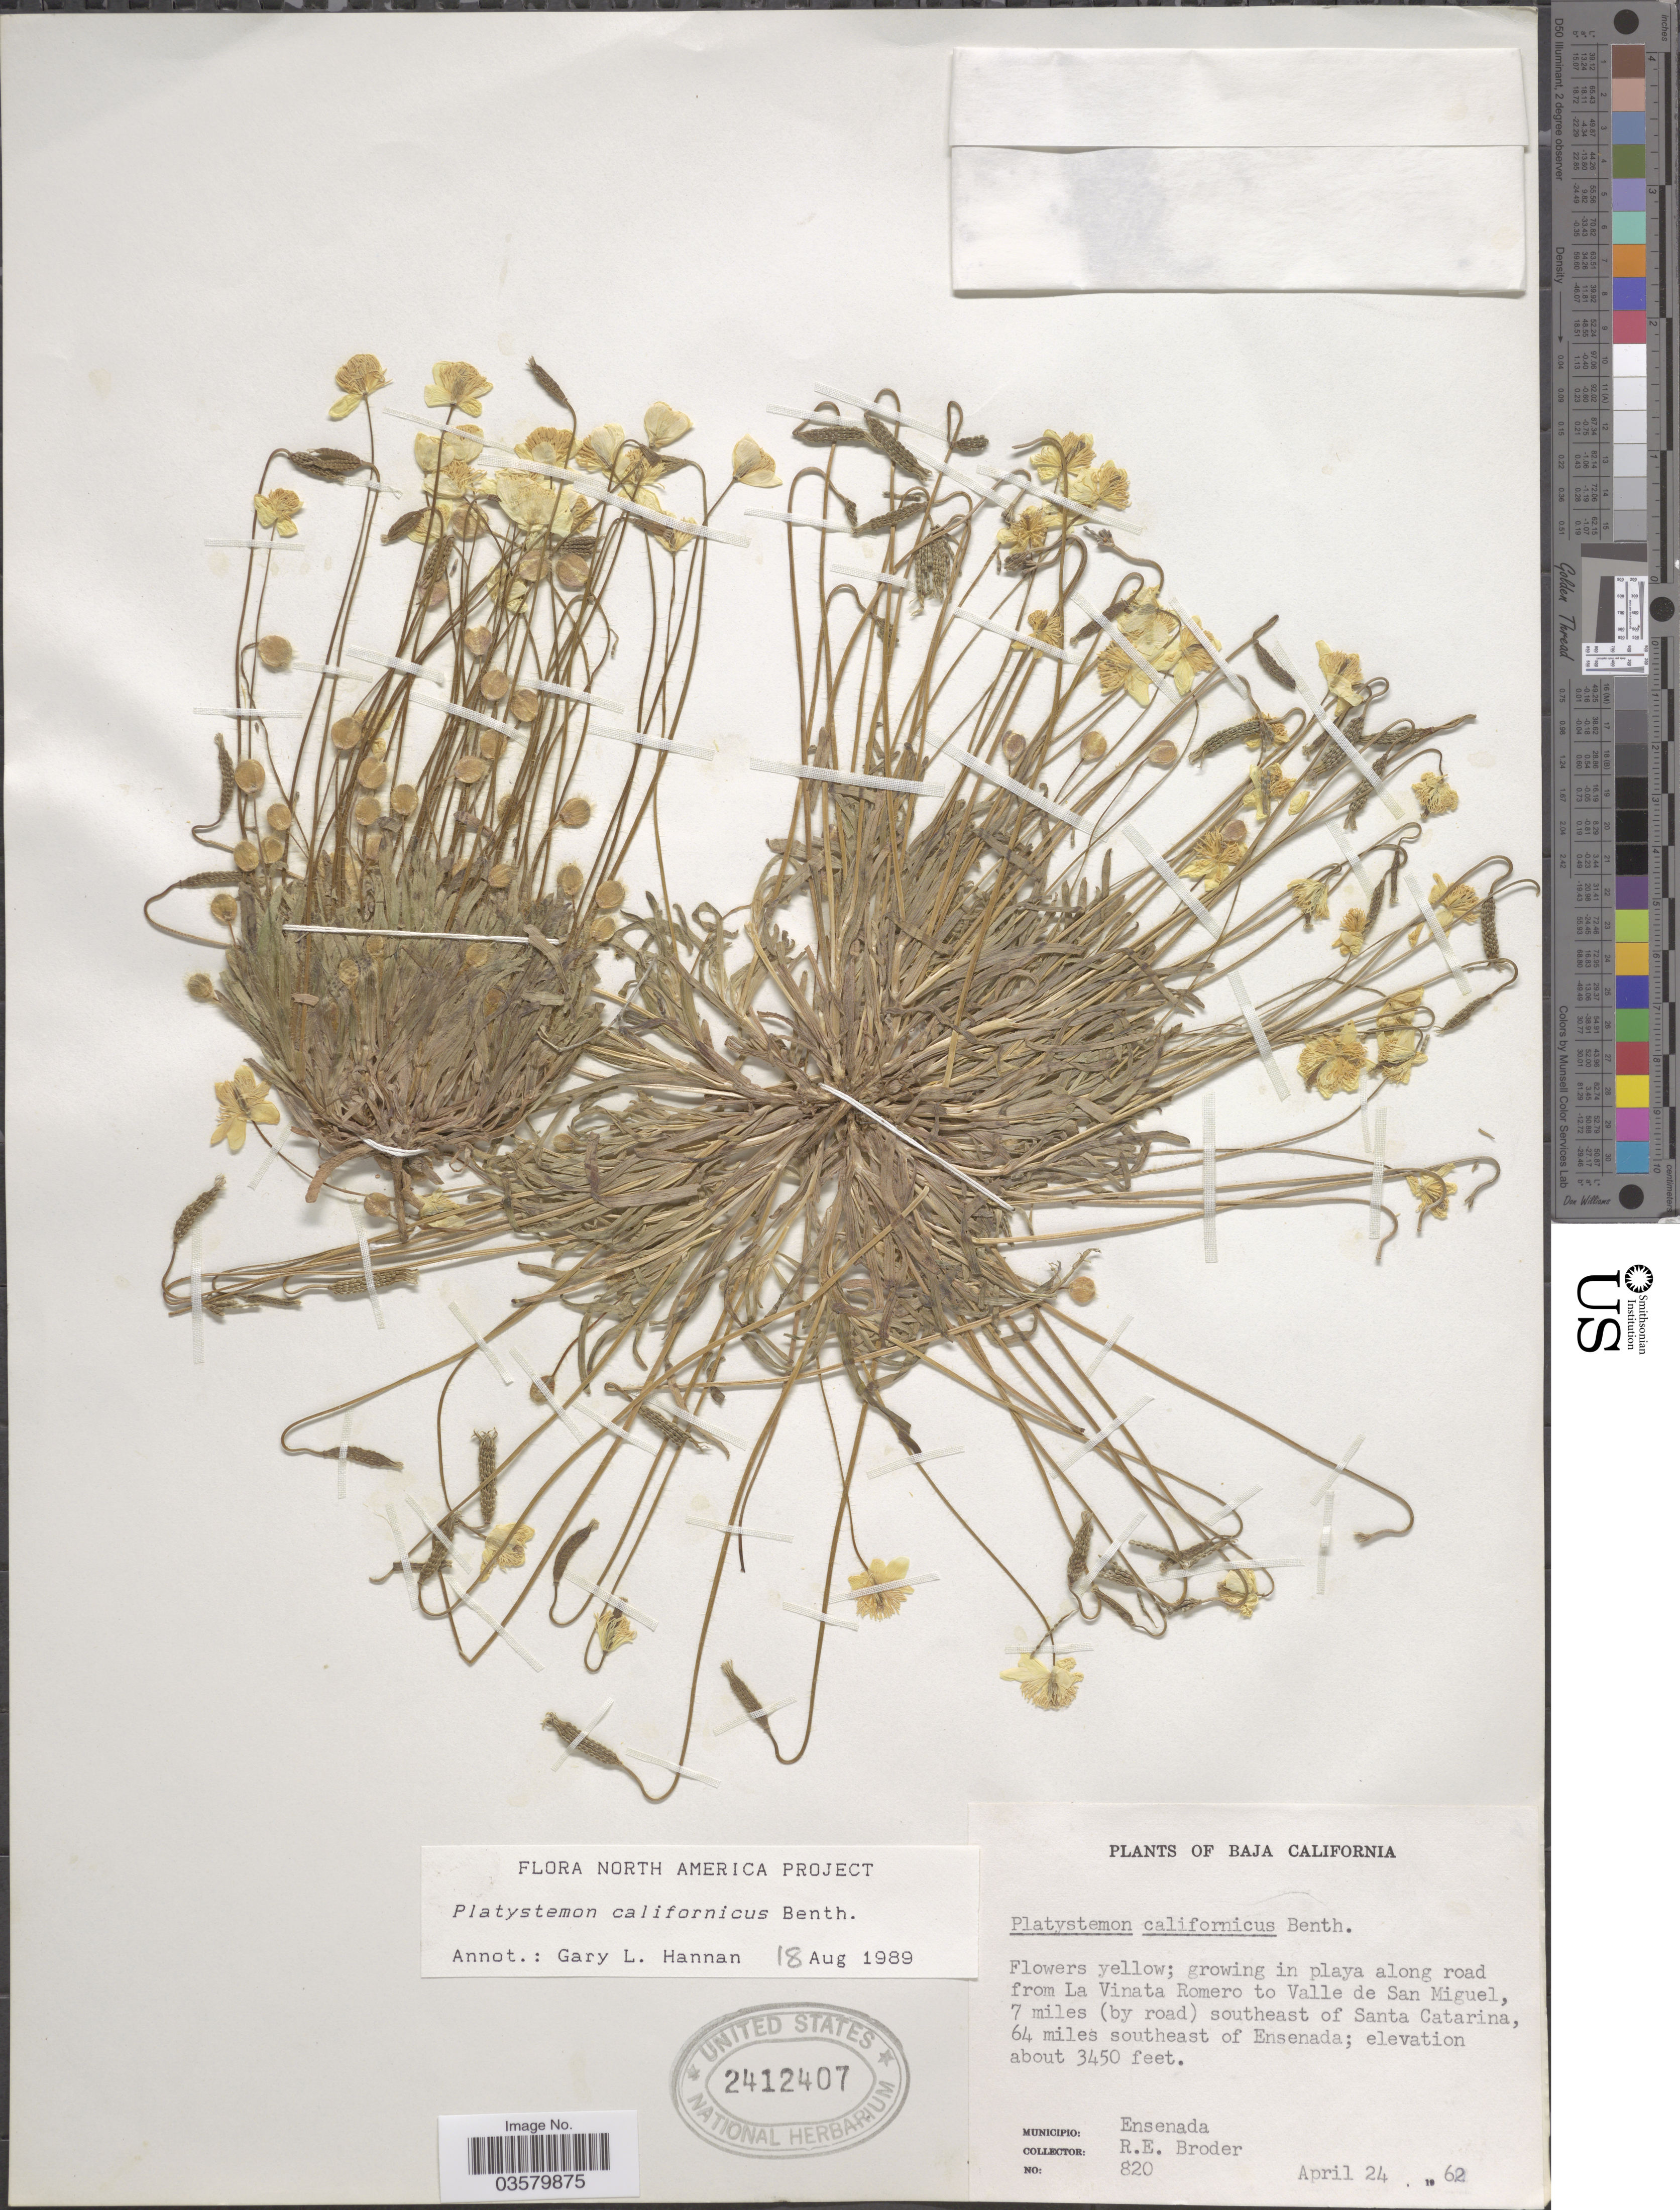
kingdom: Plantae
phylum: Tracheophyta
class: Magnoliopsida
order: Ranunculales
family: Papaveraceae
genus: Platystemon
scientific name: Platystemon californicus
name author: Benth.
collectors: R. Broder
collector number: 820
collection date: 1962-04-24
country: Mexico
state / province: Baja California Norte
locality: Along road from La Vinata Romero to Valle de San Miguel, 7 miles (by road) southeast of Santa Catarina, 64 miles southeast of Ensenada.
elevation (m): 1052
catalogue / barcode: US 2412407